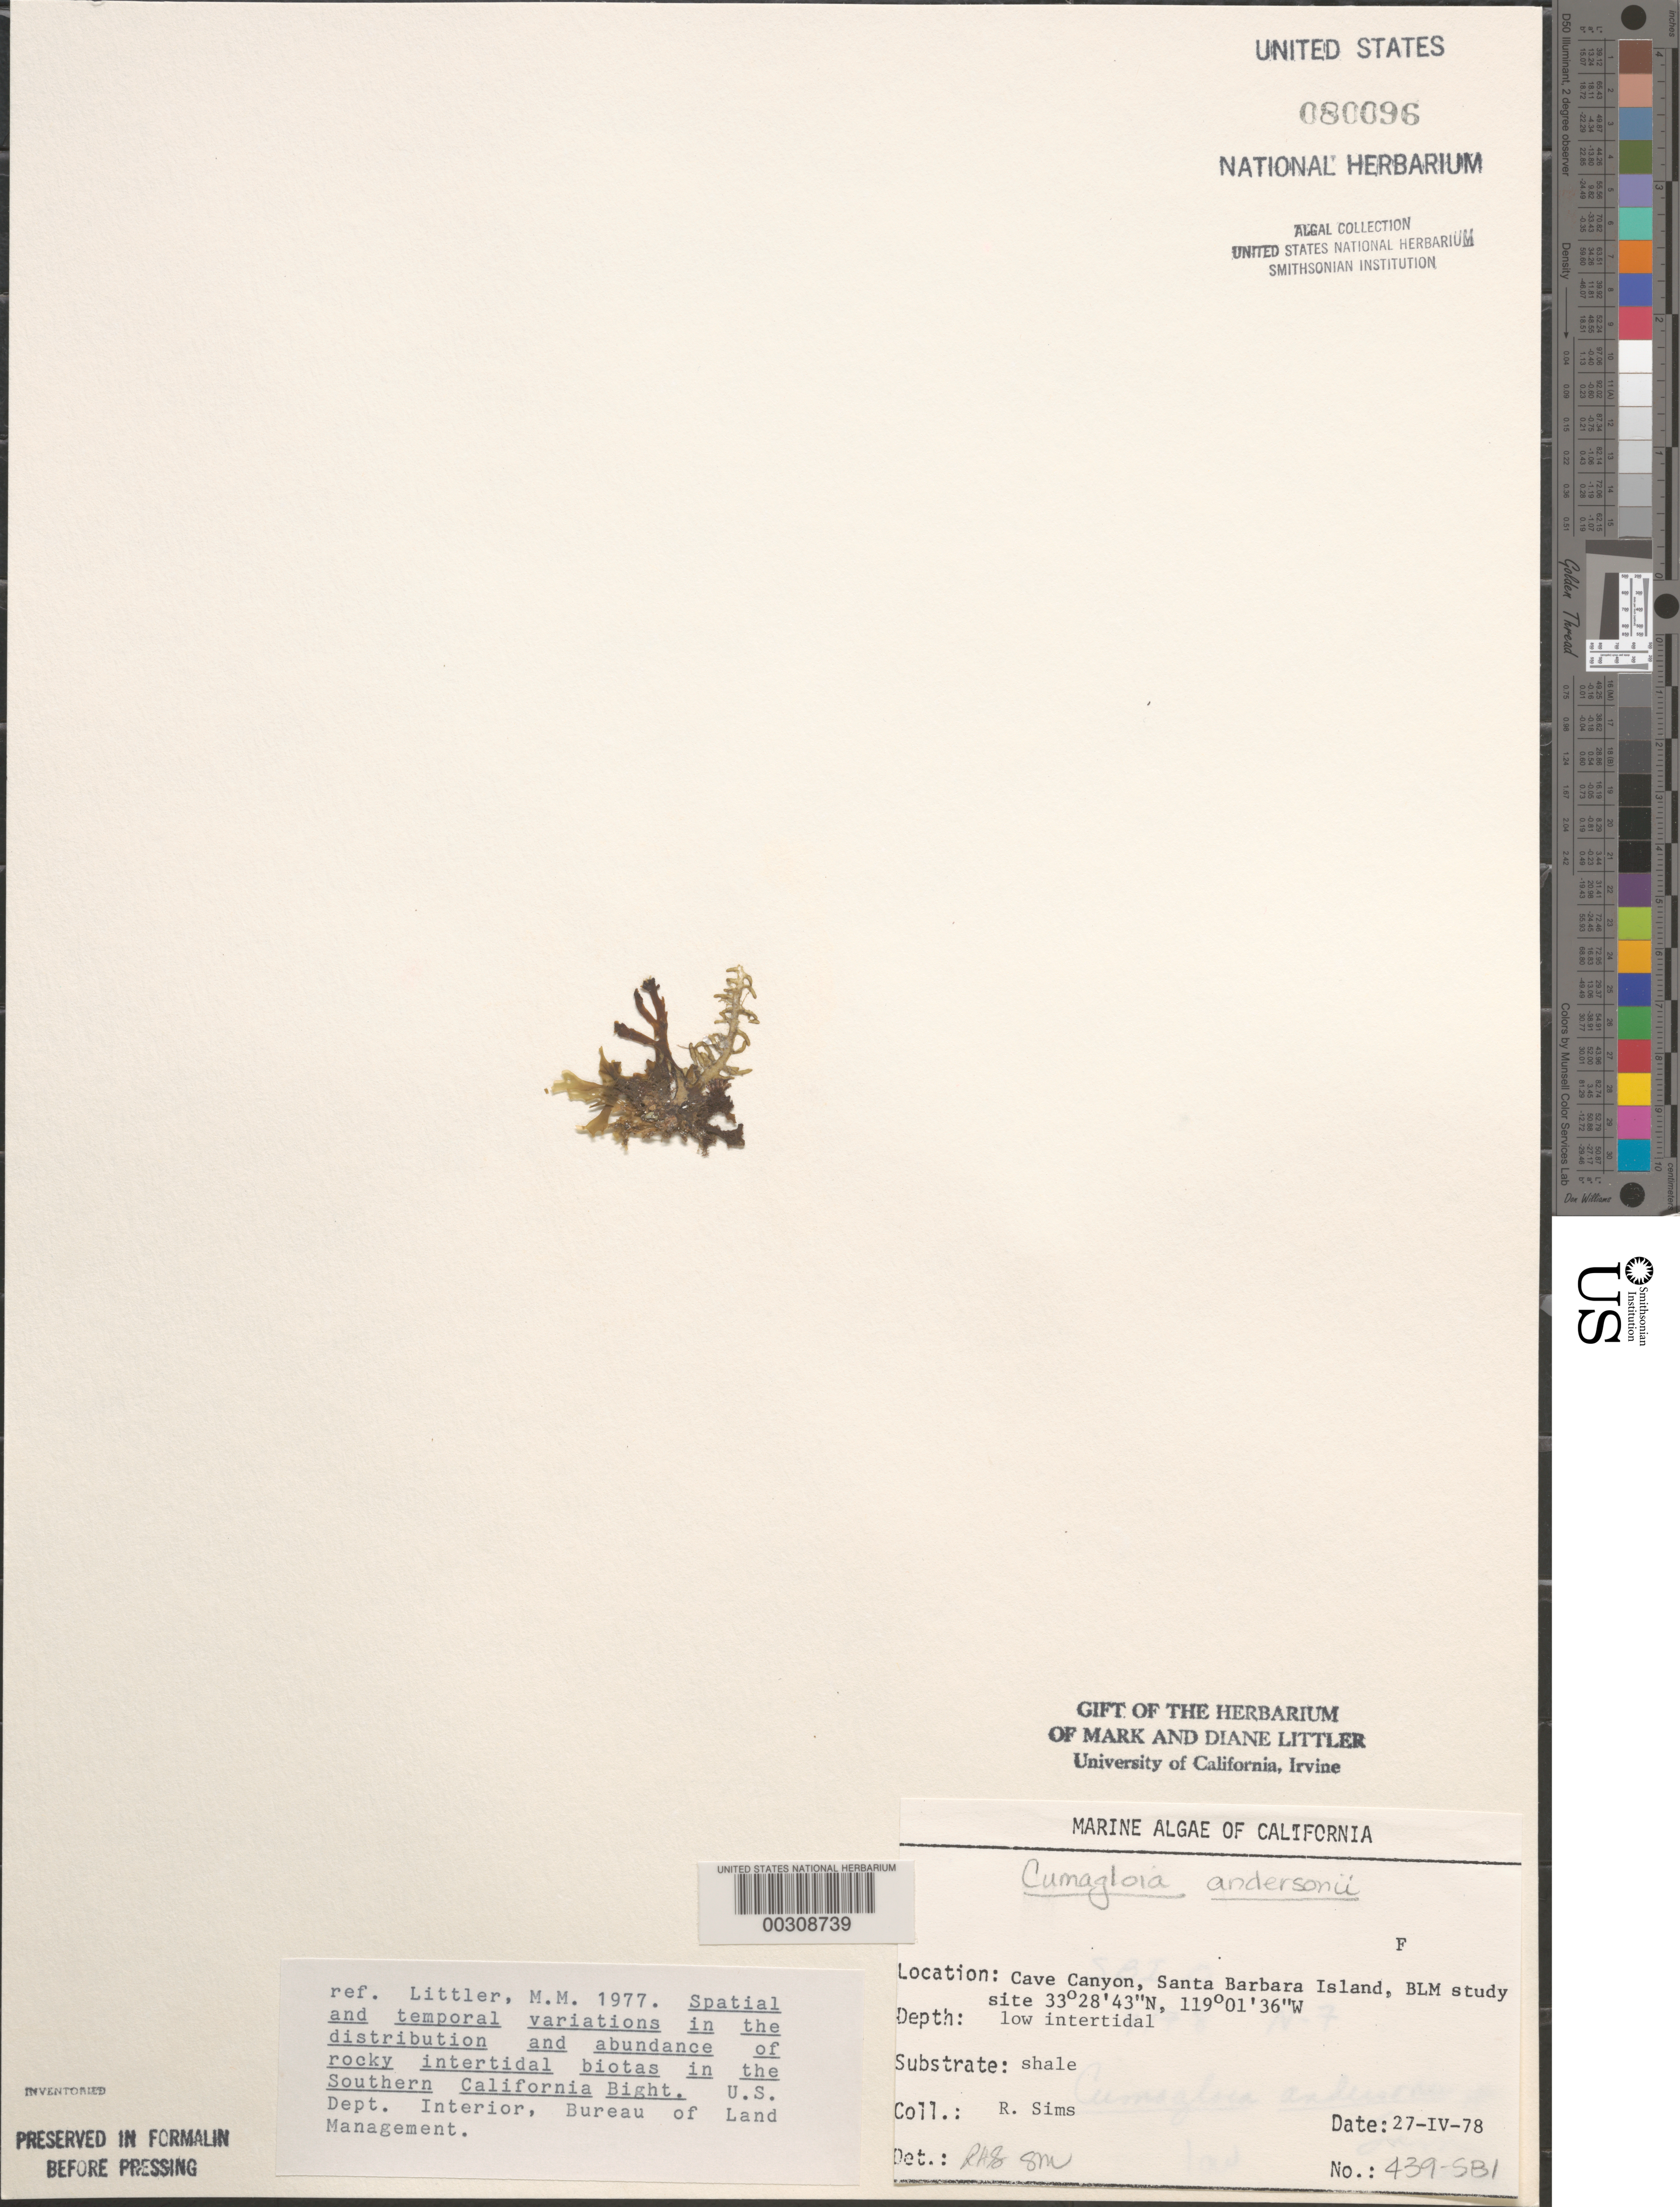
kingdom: Plantae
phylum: Rhodophyta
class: Florideophyceae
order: Nemaliales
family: Liagoraceae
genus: Cumagloia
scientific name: Cumagloia andersonii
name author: (Farl.) Setch. & N.L. Gardner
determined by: Sims, Robert H.; Murray, S. N.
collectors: R. H. Sims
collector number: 439-SBI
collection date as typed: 27 Apr 1978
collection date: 1978-04-27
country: United States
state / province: California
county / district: Santa Barbara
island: Santa Barbara Island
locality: Cave Canyon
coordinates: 33 28' 43" N, 119 01' 36" W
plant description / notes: BLM-SOCALBIGHT Rocky Intertidal Survey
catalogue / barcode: US 80096